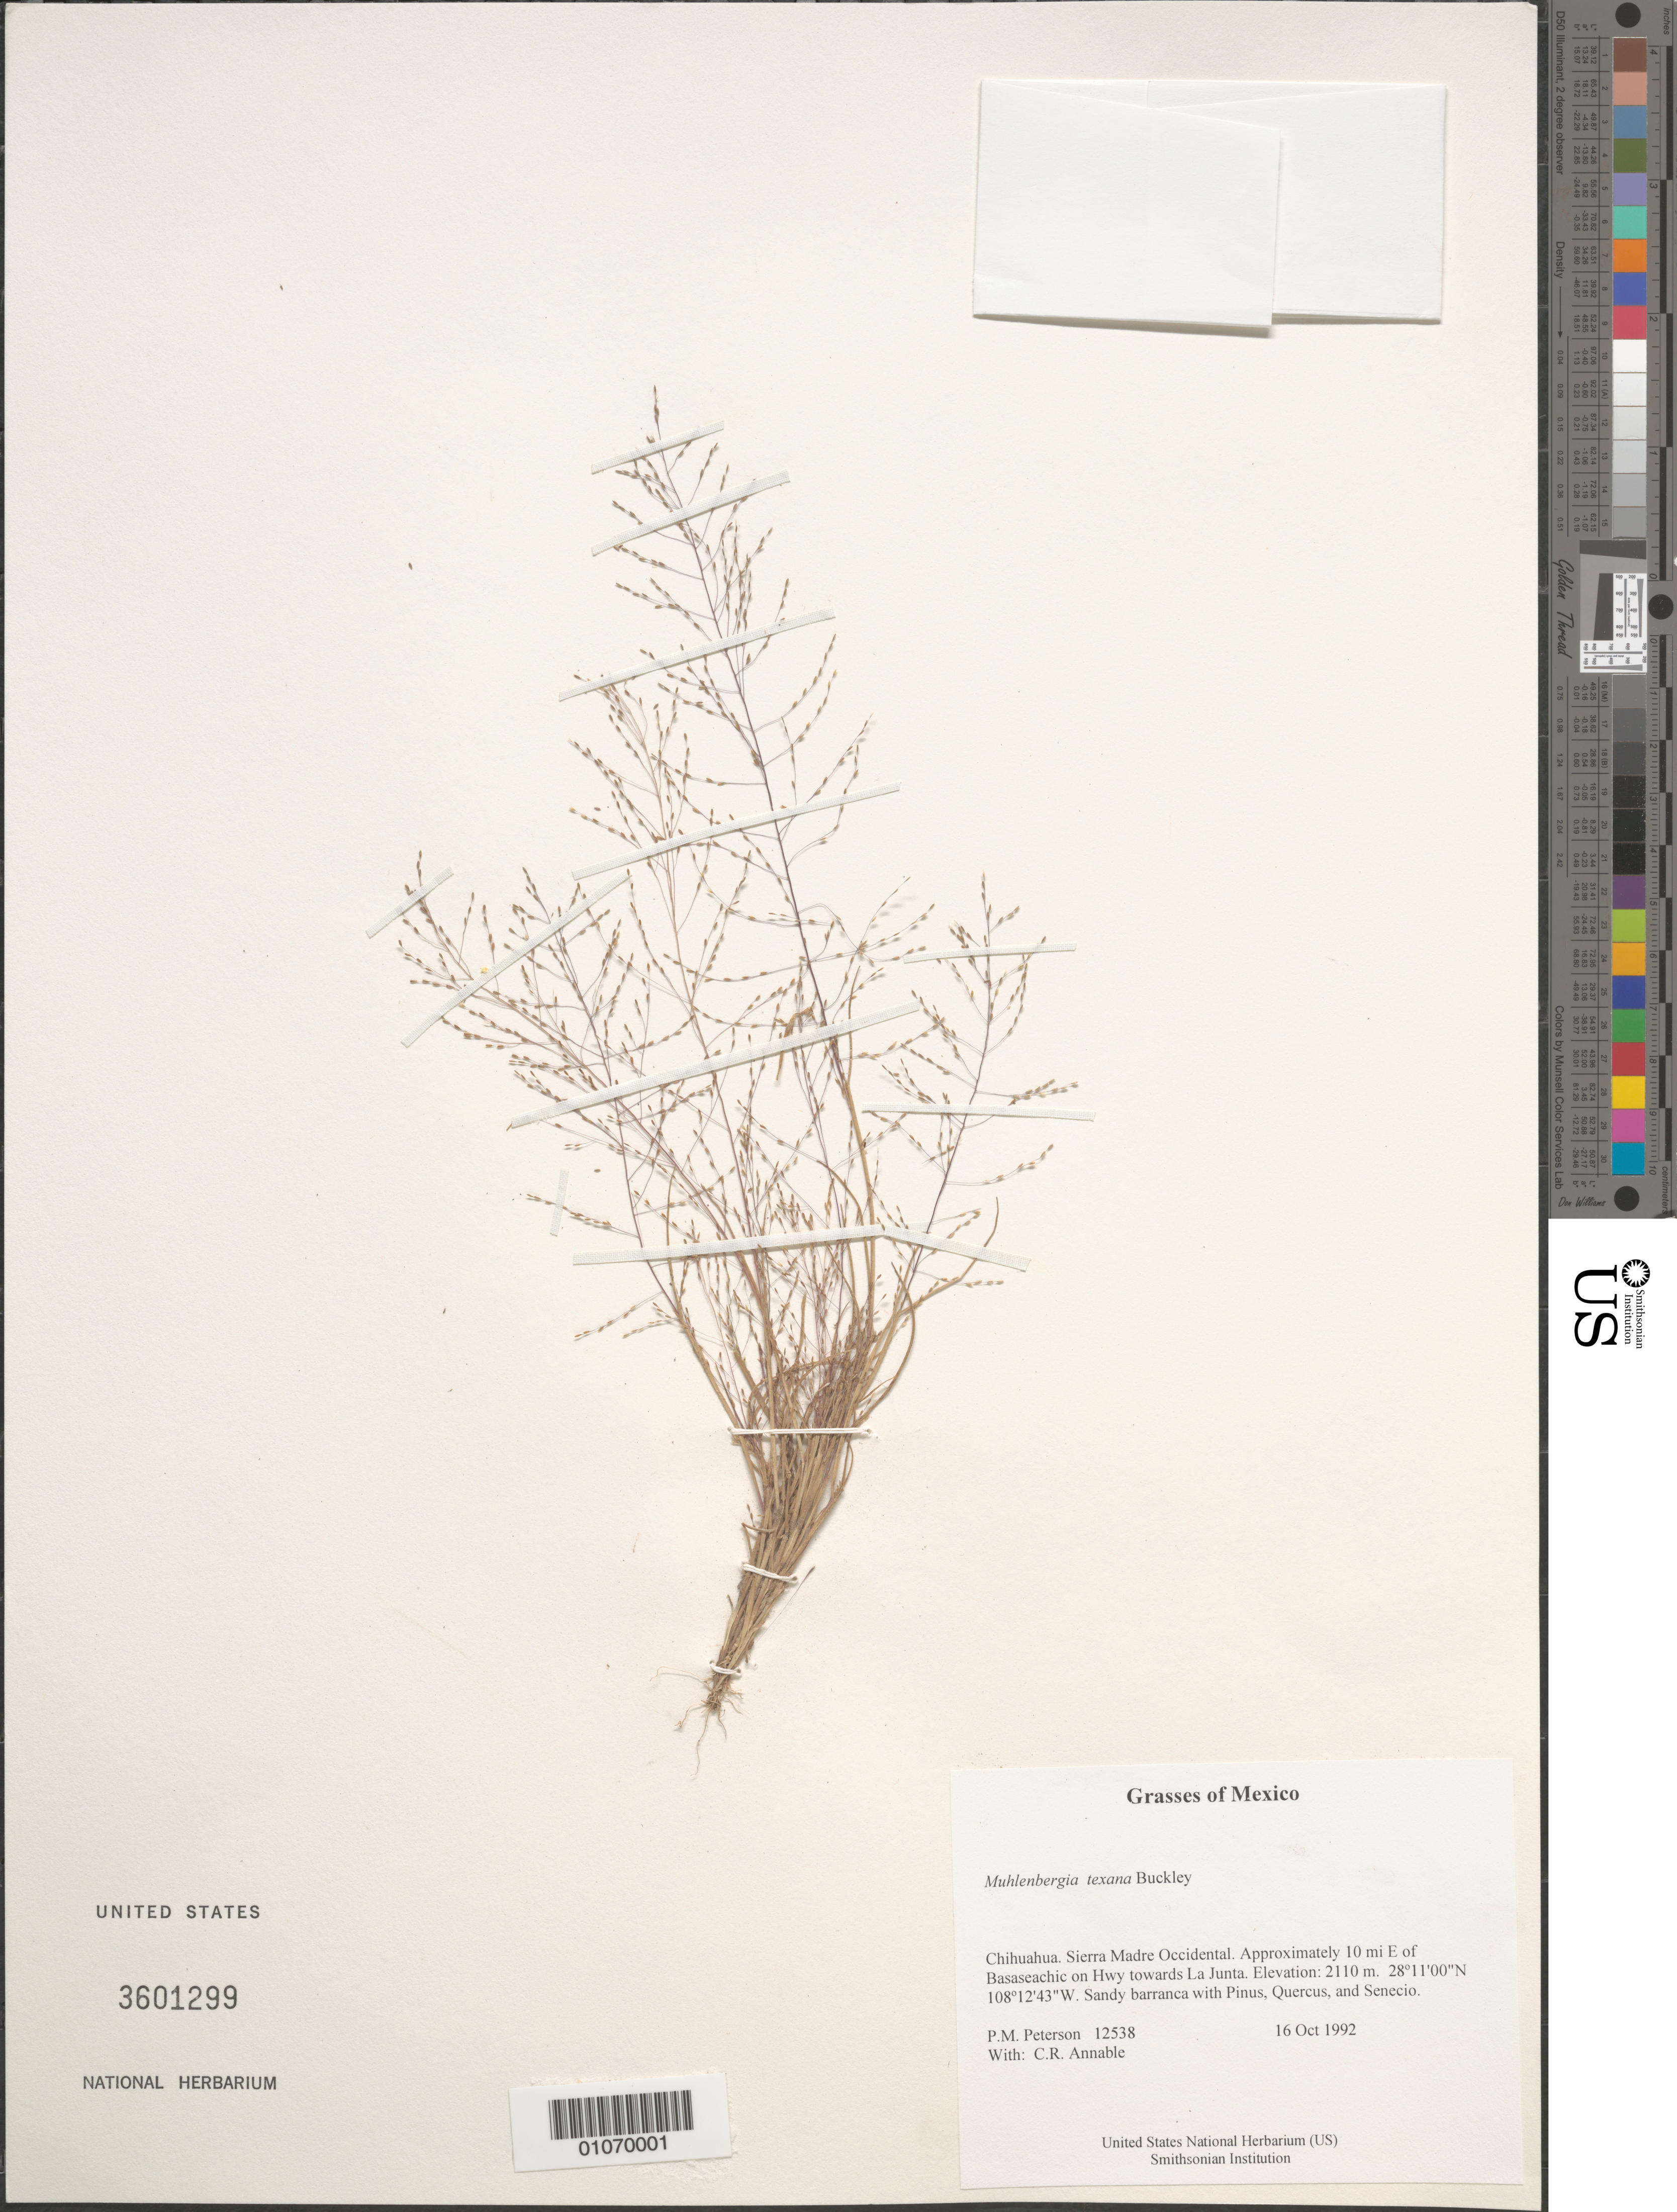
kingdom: Plantae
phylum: Tracheophyta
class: Liliopsida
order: Poales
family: Poaceae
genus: Muhlenbergia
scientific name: Muhlenbergia texana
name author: Buckley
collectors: P. M. Peterson & C. R. Annable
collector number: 12538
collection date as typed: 16 Oct 1992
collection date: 1992-10-16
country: Mexico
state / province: Chihuahua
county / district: Sierra Madre Occidental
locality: Approximately 10 mi E of Basaseachic on Hwy towards La Junta.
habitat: Sandy barranca with Pinus, Quercus, and Senecio.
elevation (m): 2110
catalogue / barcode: US 3601299